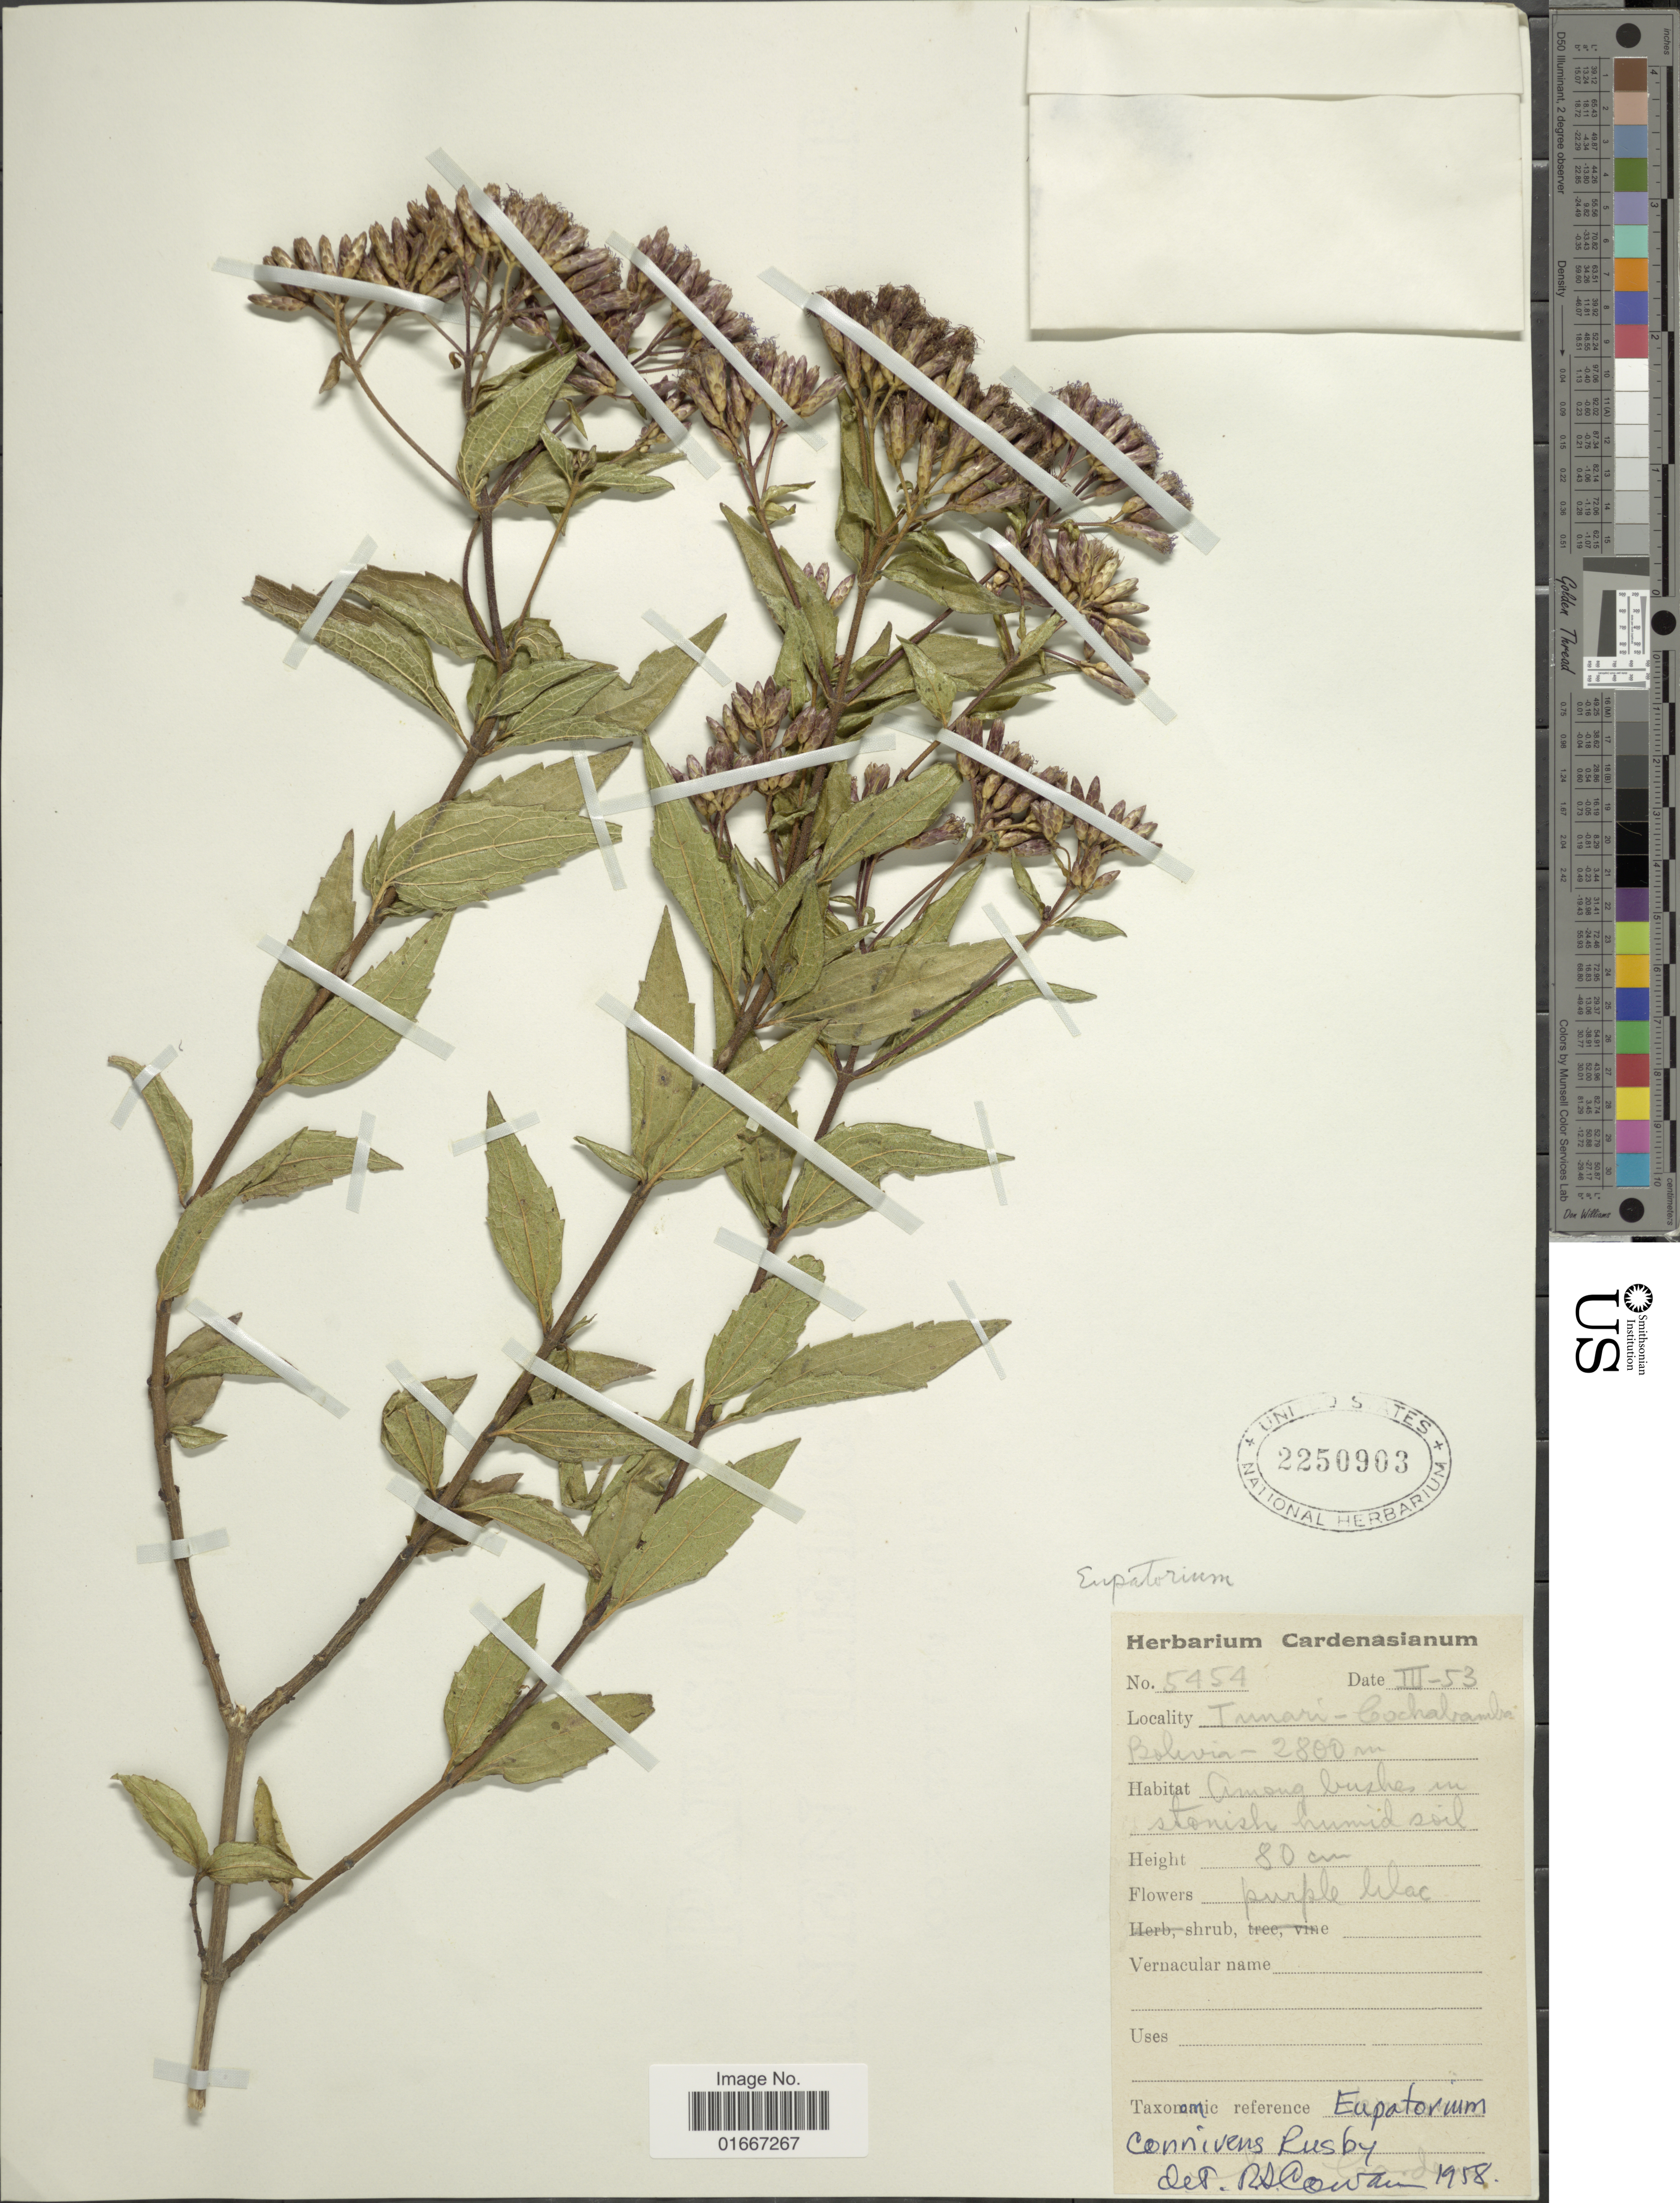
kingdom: Plantae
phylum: Tracheophyta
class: Magnoliopsida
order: Asterales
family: Asteraceae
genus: Chromolaena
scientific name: Chromolaena connivens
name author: (Rusby) R.M. King & H. Rob.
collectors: Herbarium Cardenasianum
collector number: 5454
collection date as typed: Transcribed d/m/y: /3/53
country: Bolivia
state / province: Cochabamba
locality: Tunari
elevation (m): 2800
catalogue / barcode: US 2250903